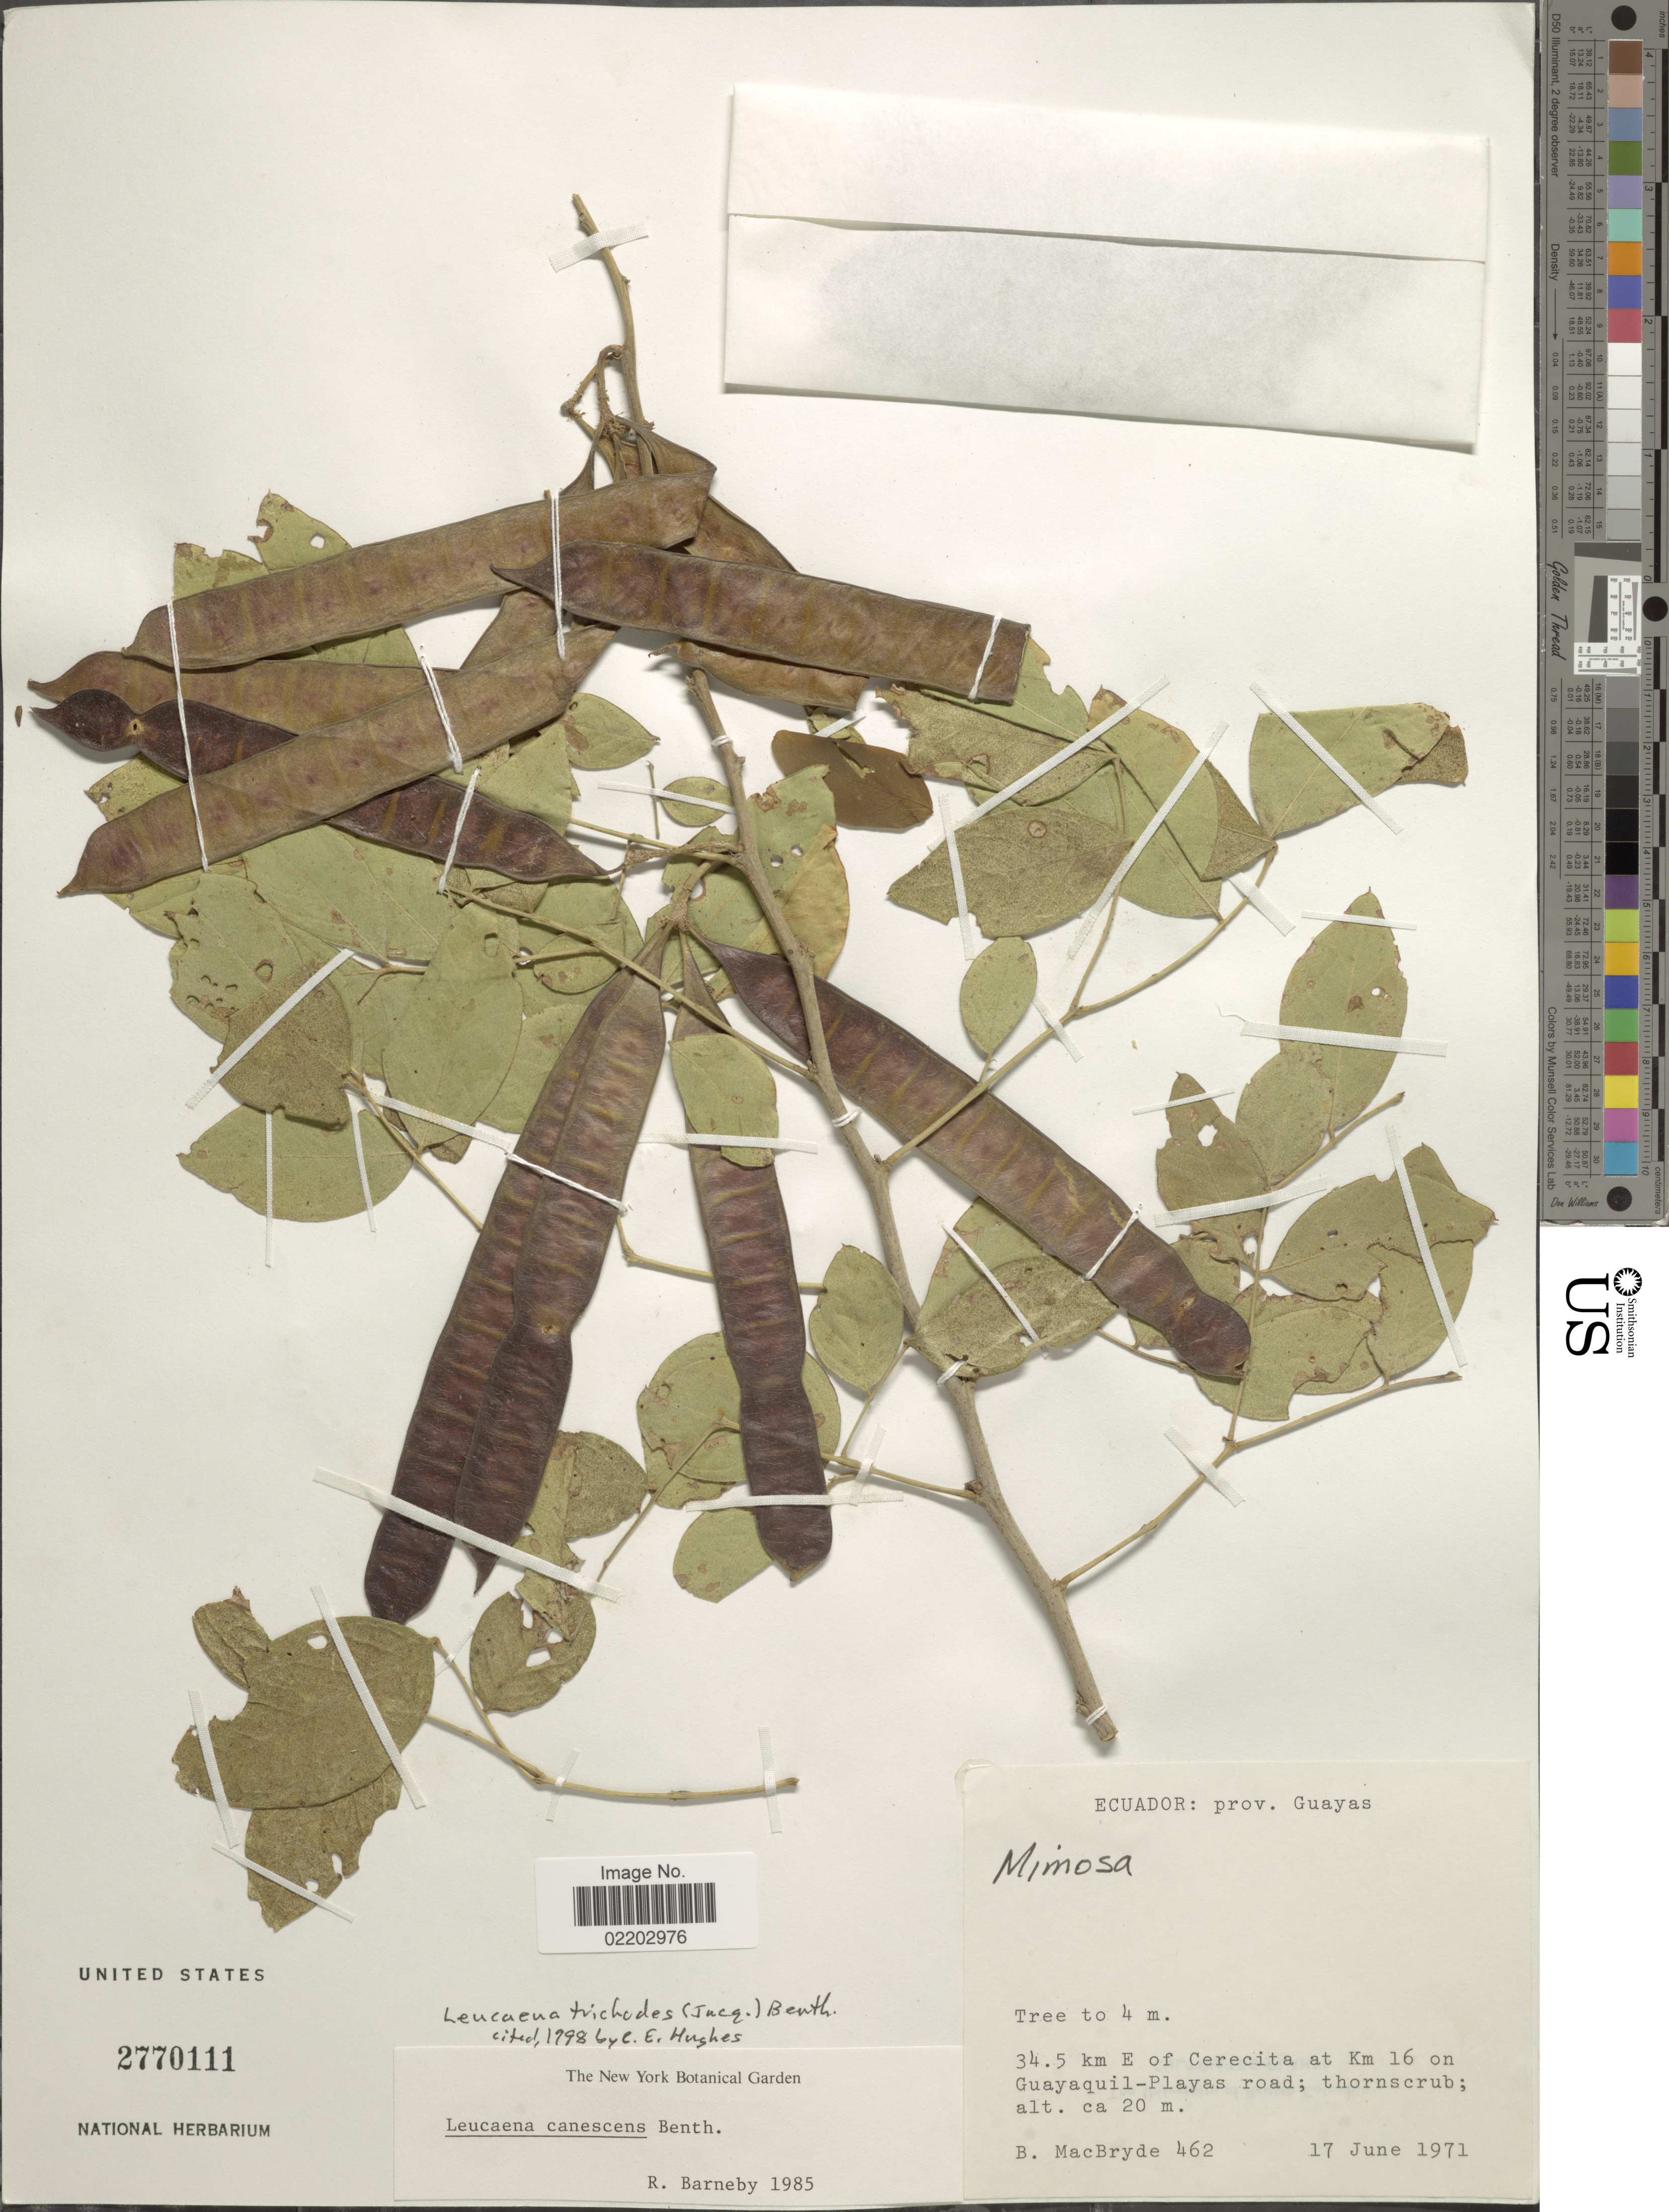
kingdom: Plantae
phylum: Tracheophyta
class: Magnoliopsida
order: Fabales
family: Fabaceae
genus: Leucaena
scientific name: Leucaena trichodes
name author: (Jacq.) Benth.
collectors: B. MacBryde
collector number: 462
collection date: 1971-06-17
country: Ecuador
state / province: Guayas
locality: Ecuador: Prov. Guayas.34.5 km E of Cerecita at Km 16 on Guayaquil-Playas road.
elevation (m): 20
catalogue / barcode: US 2770111